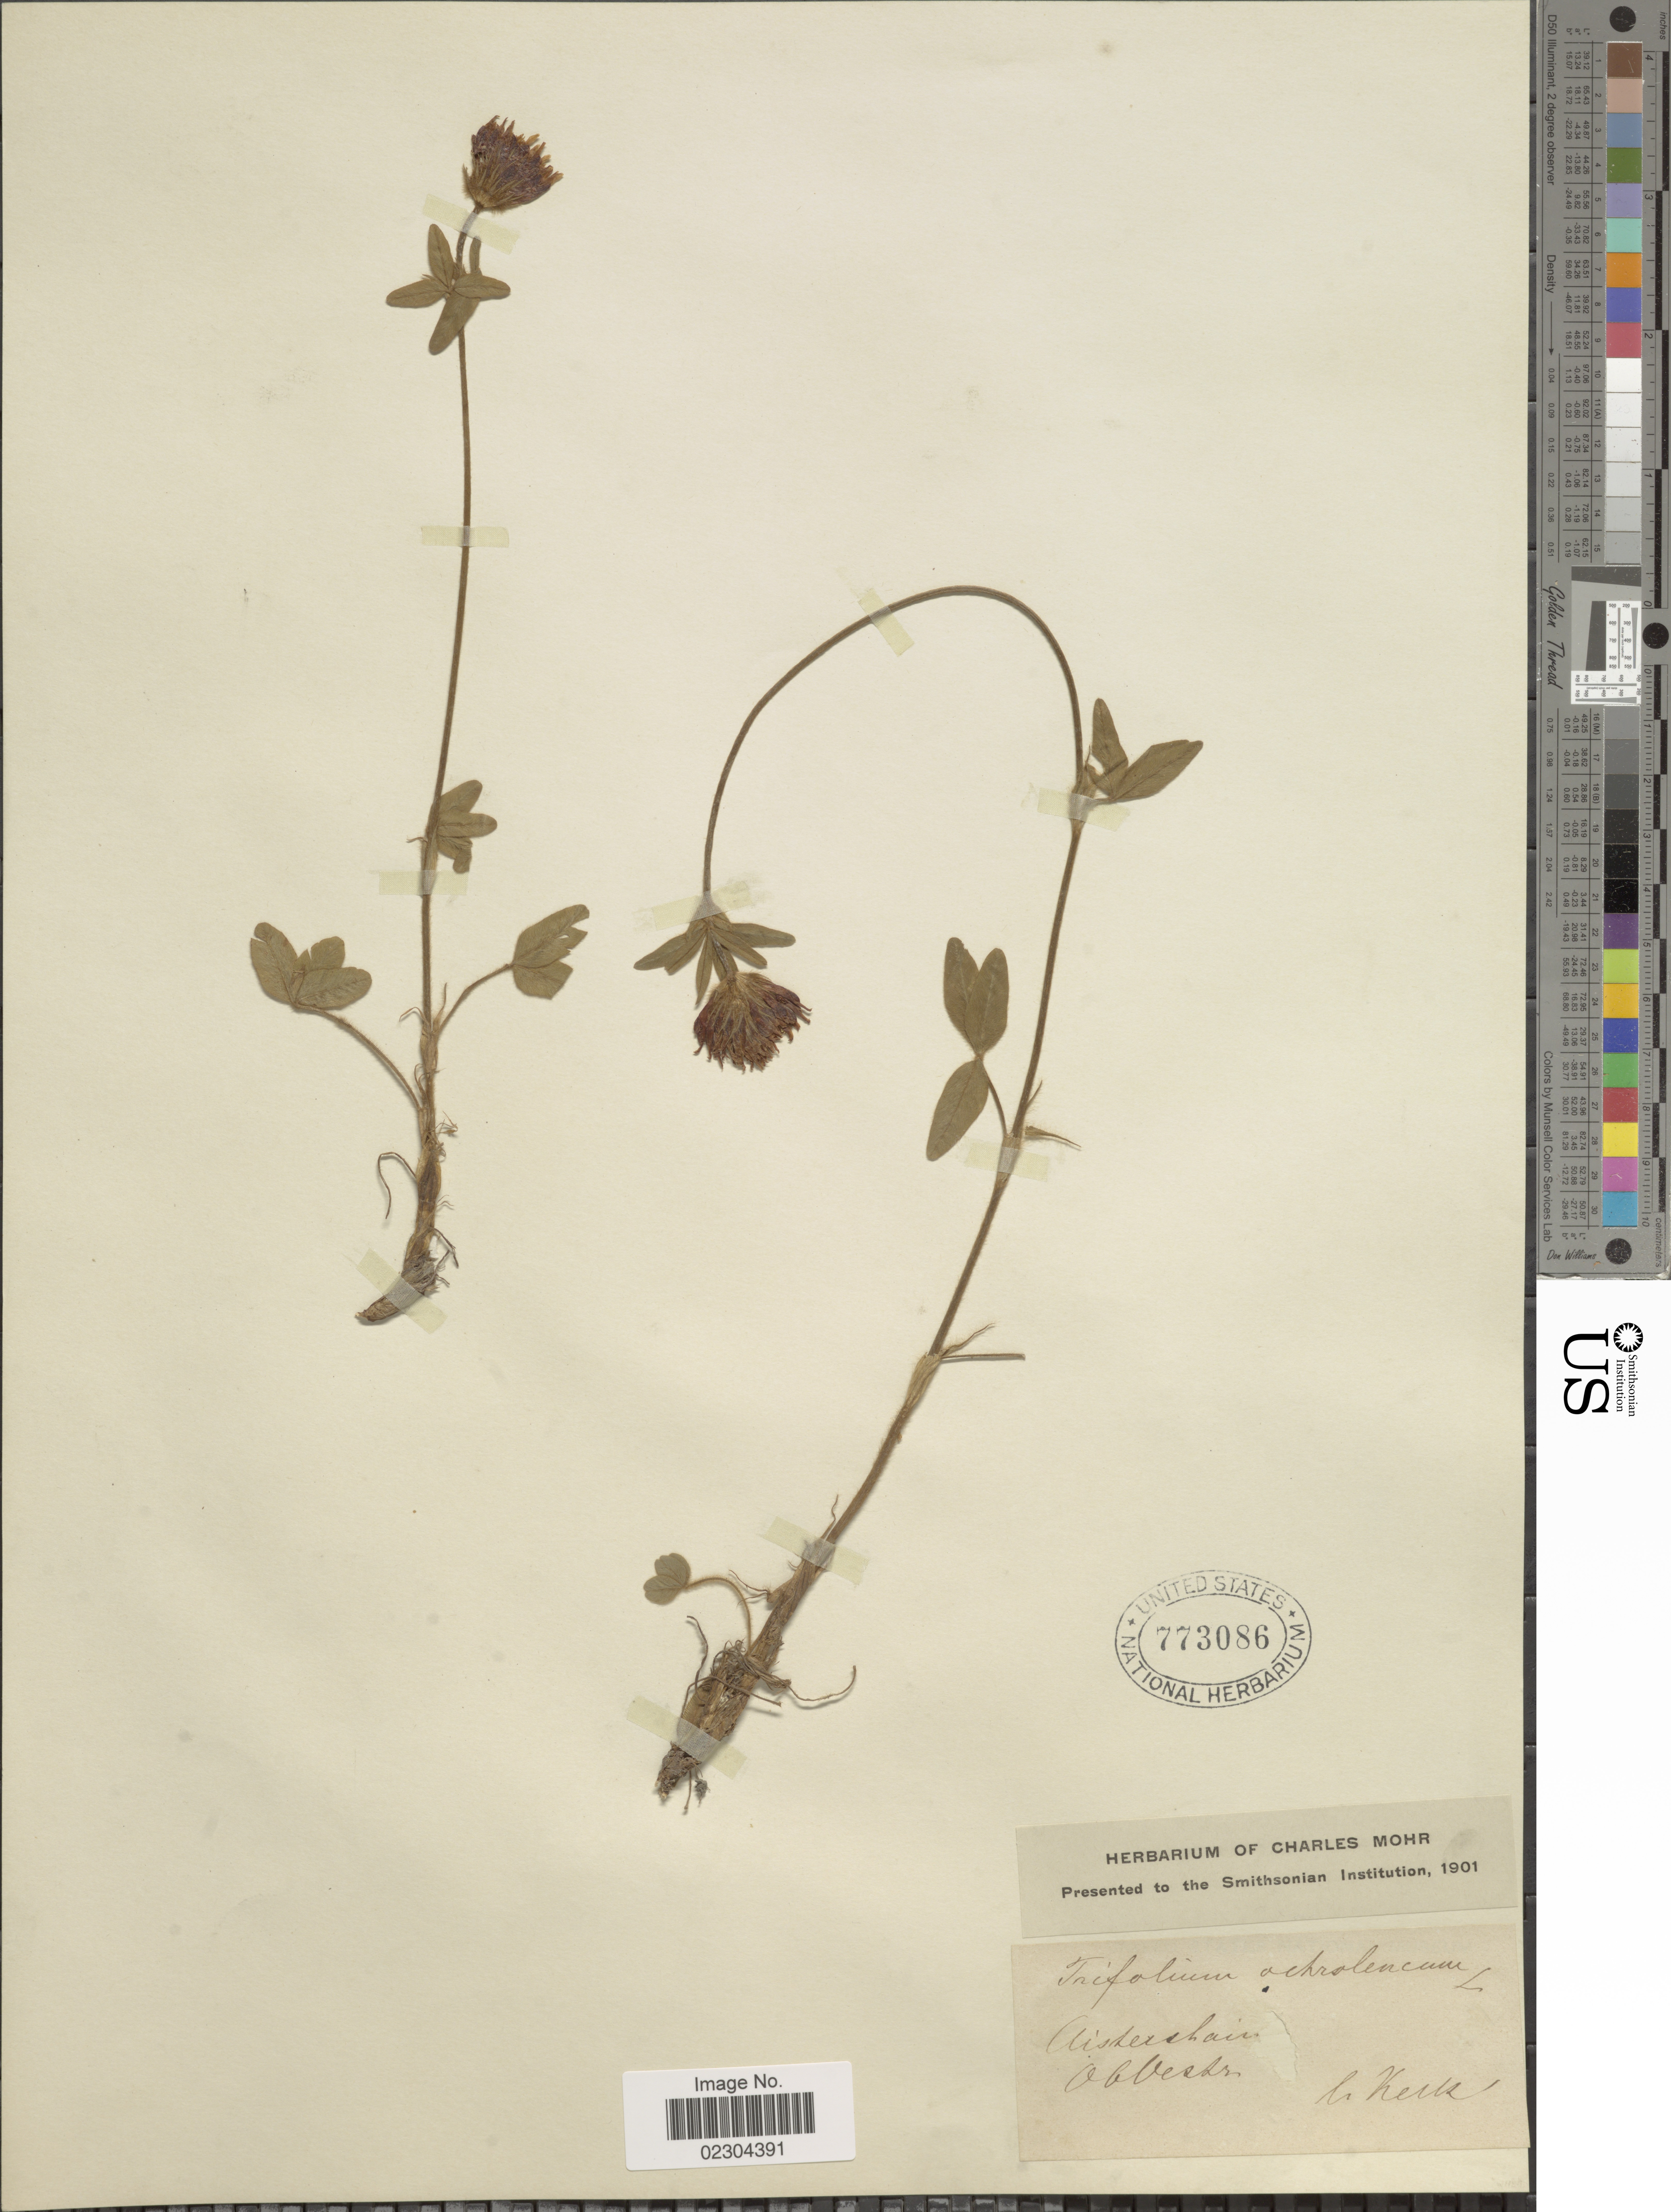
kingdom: Plantae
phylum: Tracheophyta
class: Magnoliopsida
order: Fabales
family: Fabaceae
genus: Trifolium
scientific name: Trifolium ochroleucon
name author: Huds.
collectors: C. Keck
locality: Aisterhain, Obbestr [interpreted]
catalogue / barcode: US 773086